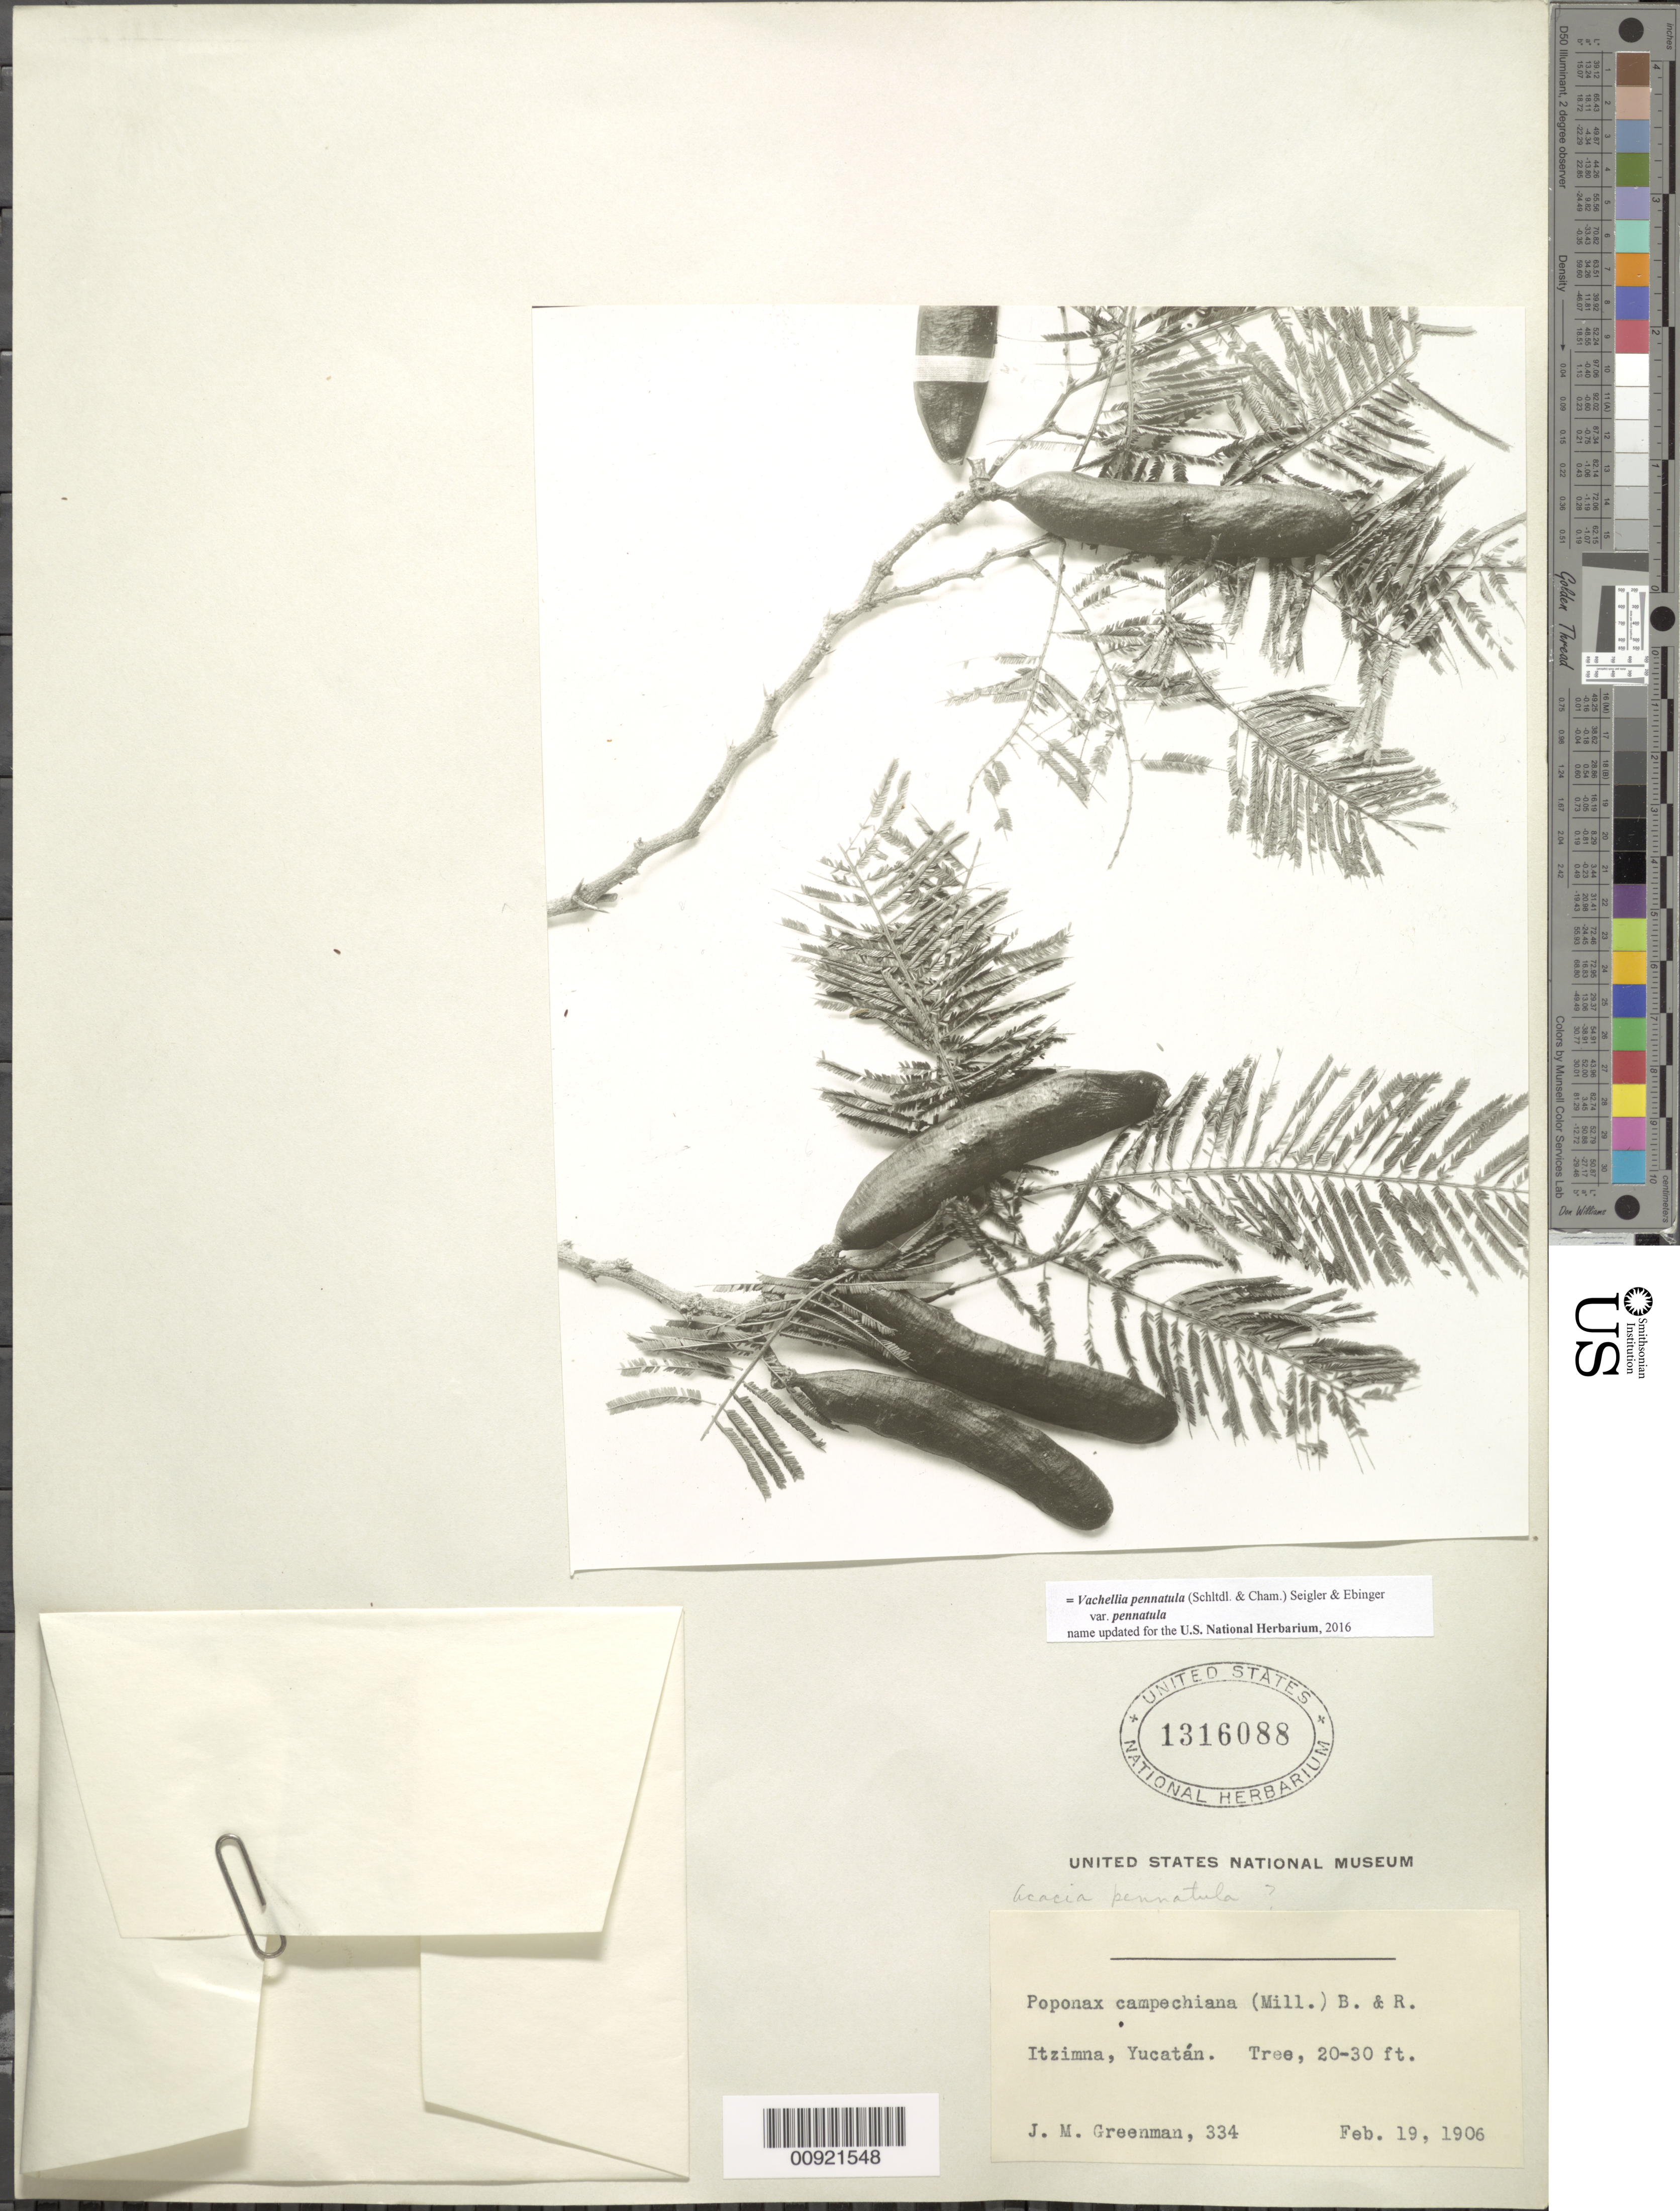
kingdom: Plantae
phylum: Tracheophyta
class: Magnoliopsida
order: Fabales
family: Fabaceae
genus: Vachellia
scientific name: Vachellia pennatula var. pennatula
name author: (Schltdl. & Cham.) Seigler & Ebinger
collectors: J. M. Greenman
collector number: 334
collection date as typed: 19 Feb 1906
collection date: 1906-02-19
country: Mexico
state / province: Yucatán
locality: Itzimna, Yucatán.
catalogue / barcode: US 1316088